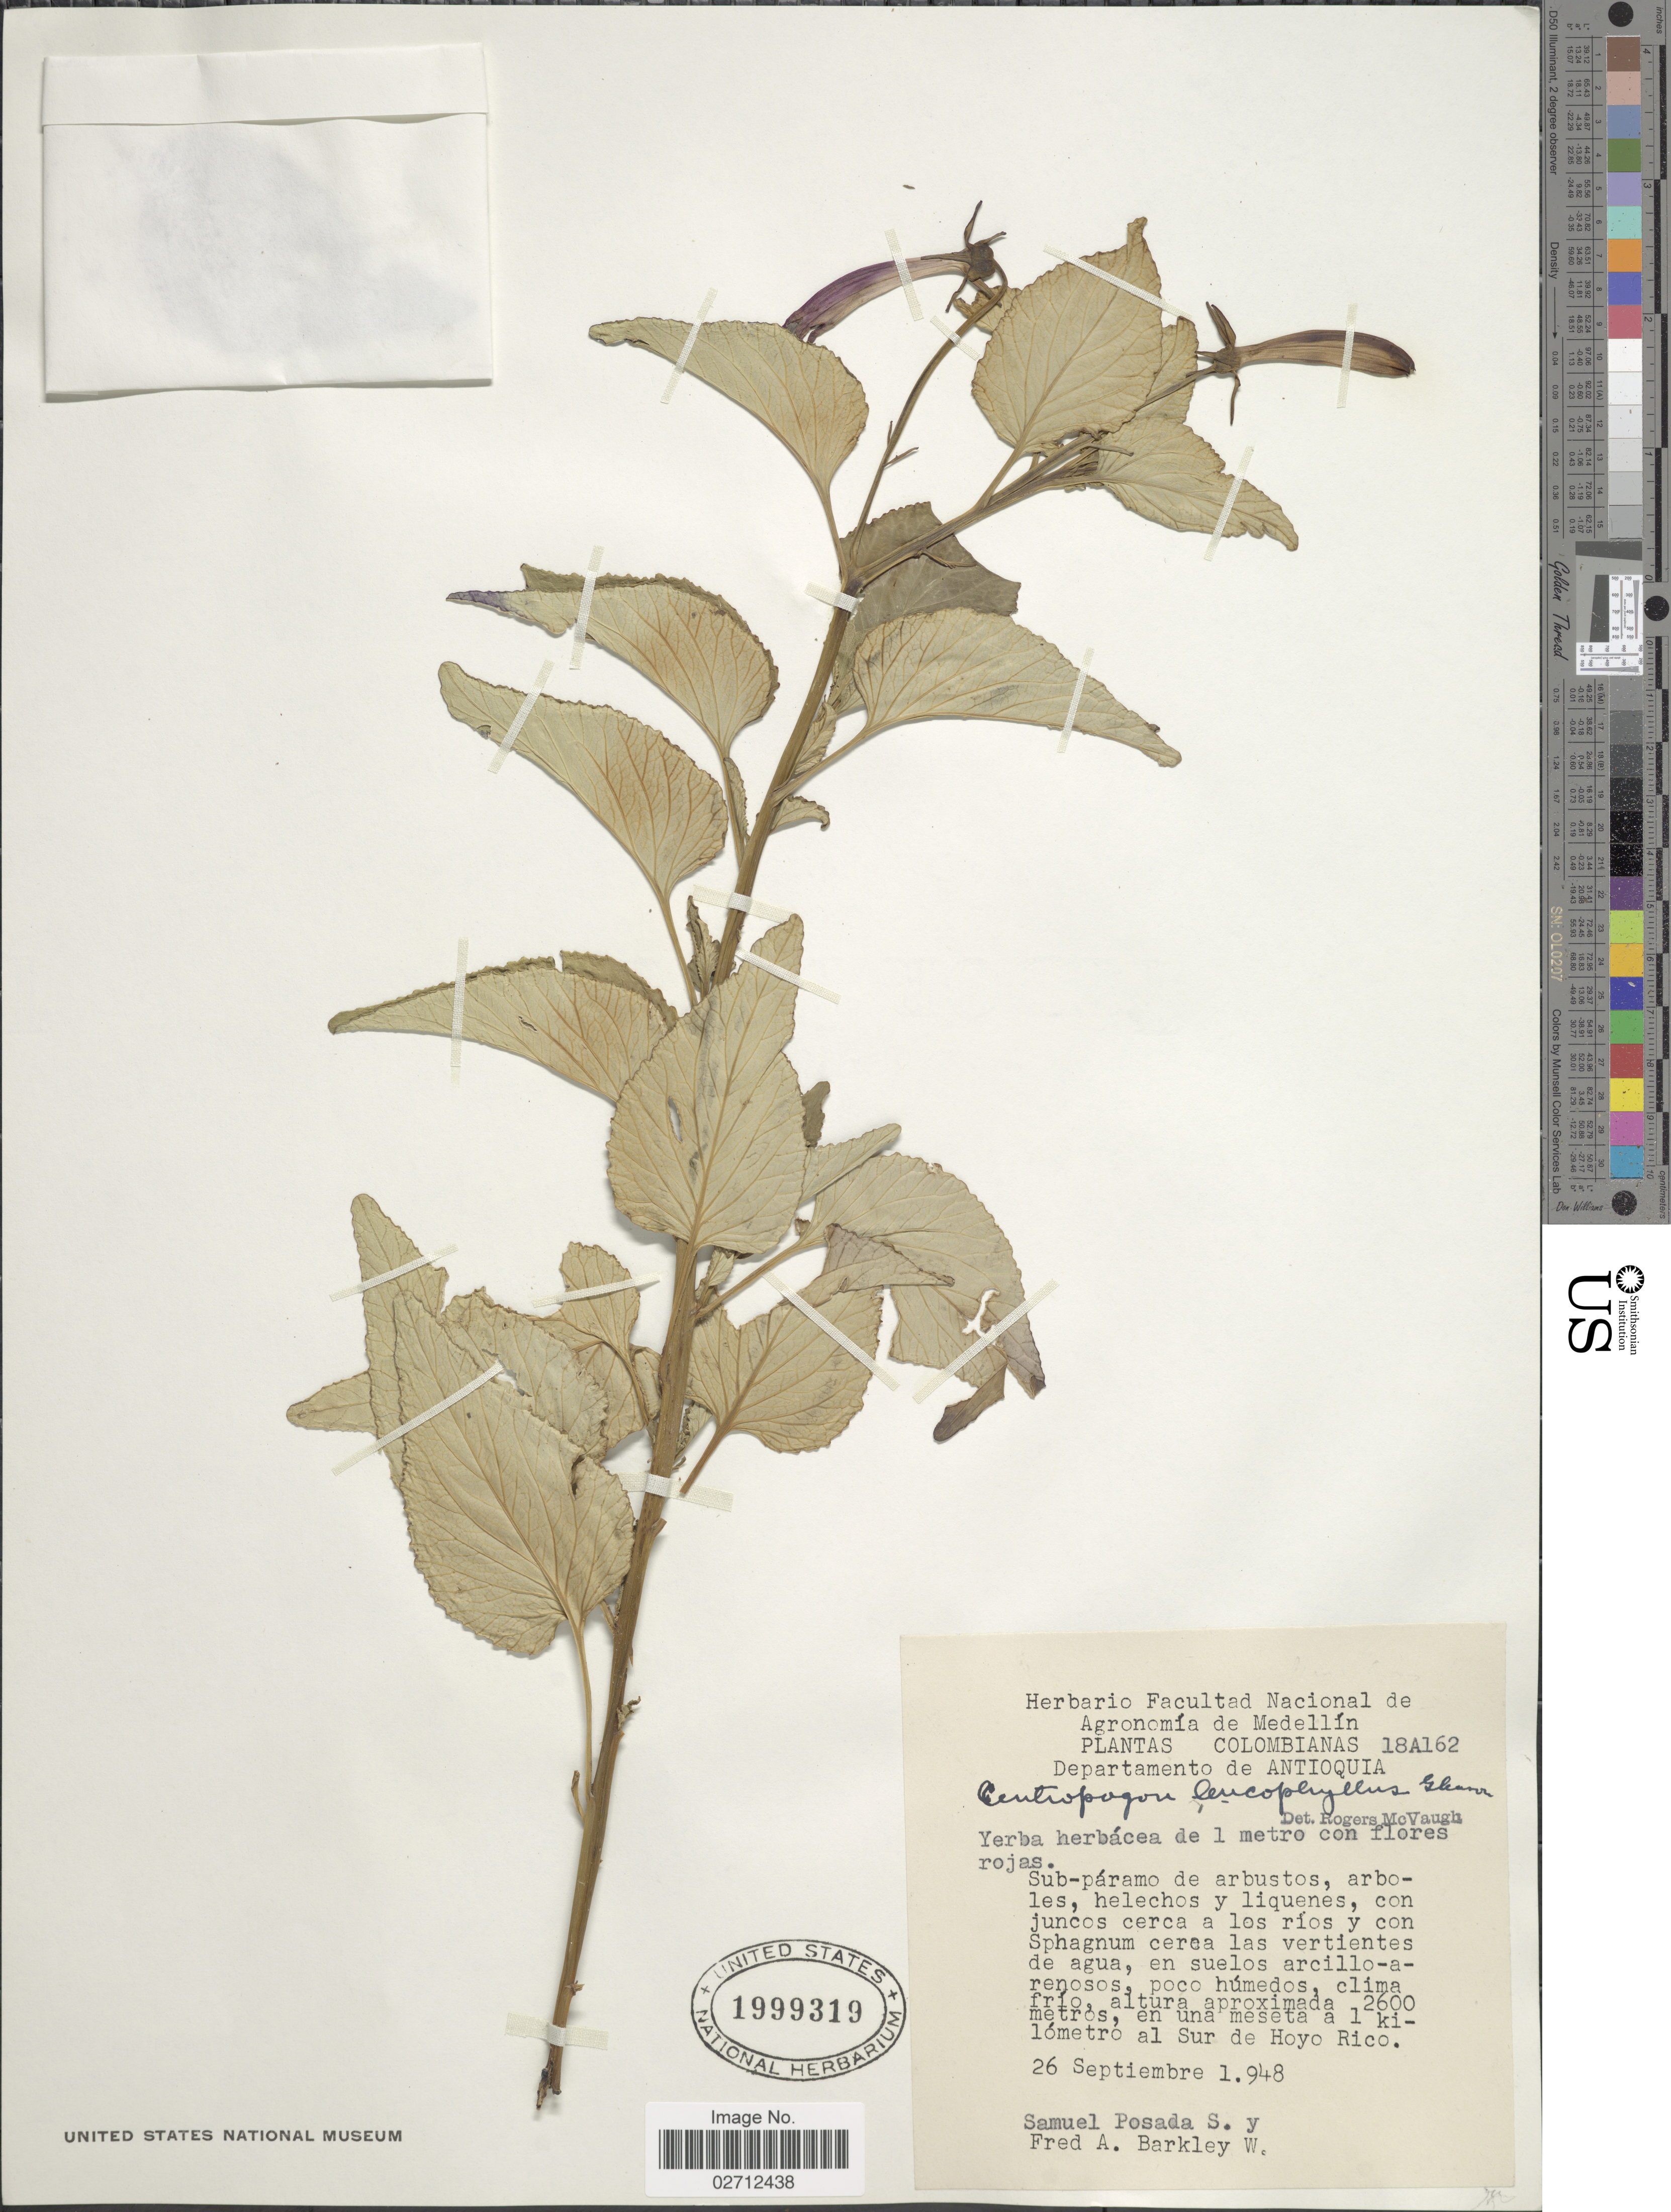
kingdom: Plantae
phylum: Tracheophyta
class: Magnoliopsida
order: Asterales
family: Campanulaceae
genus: Centropogon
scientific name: Centropogon leucophyllus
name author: Gleason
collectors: S. Posada & F. A. Barkley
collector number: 18A162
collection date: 1948-09-26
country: Colombia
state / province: Antioquia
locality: Departamento de Antioquia, en una meseta a 1 kilómetro al Sur de Hoyo Rico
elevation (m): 2600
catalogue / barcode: US 1999319